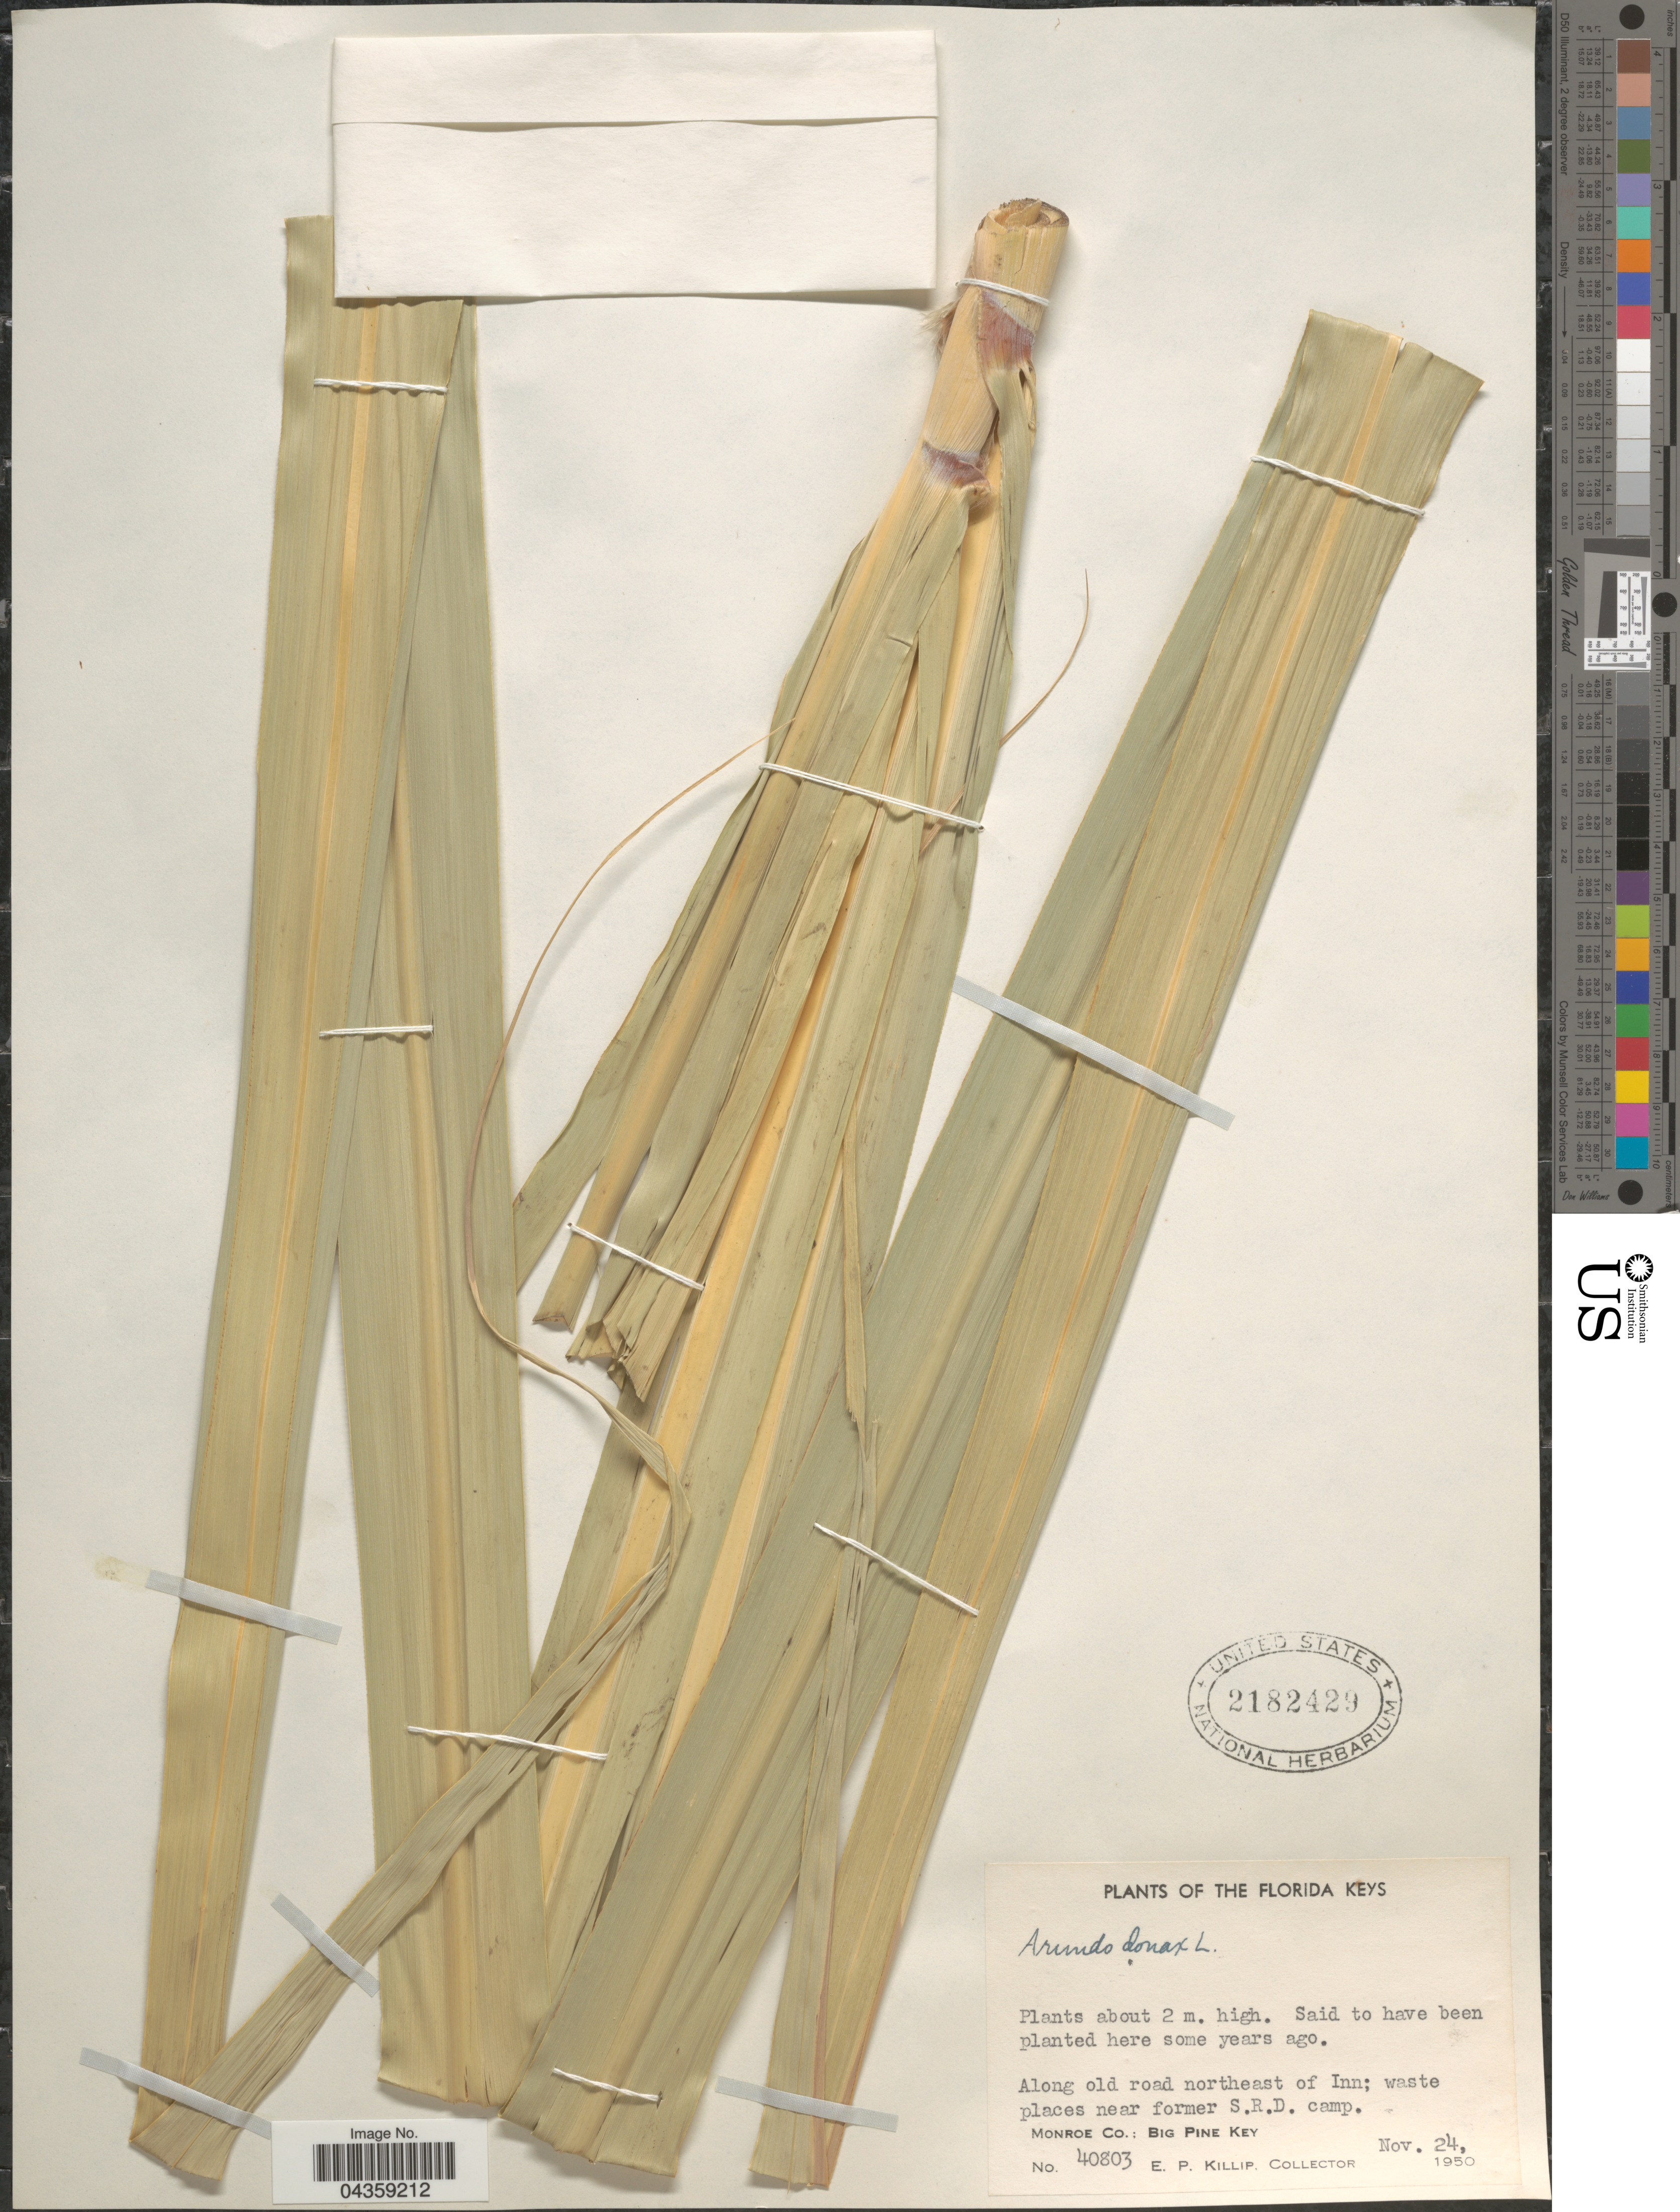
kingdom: Plantae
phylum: Tracheophyta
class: Liliopsida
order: Poales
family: Poaceae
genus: Arundo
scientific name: Arundo donax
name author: L.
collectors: E. P. Killip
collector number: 40803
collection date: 1950-11-24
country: United States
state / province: Florida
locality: The Florida Keys. Along old road northeast of Inn; waste places near former S.R.D. camp. Monroe Co.; Big Pine Key.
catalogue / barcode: US 2182429